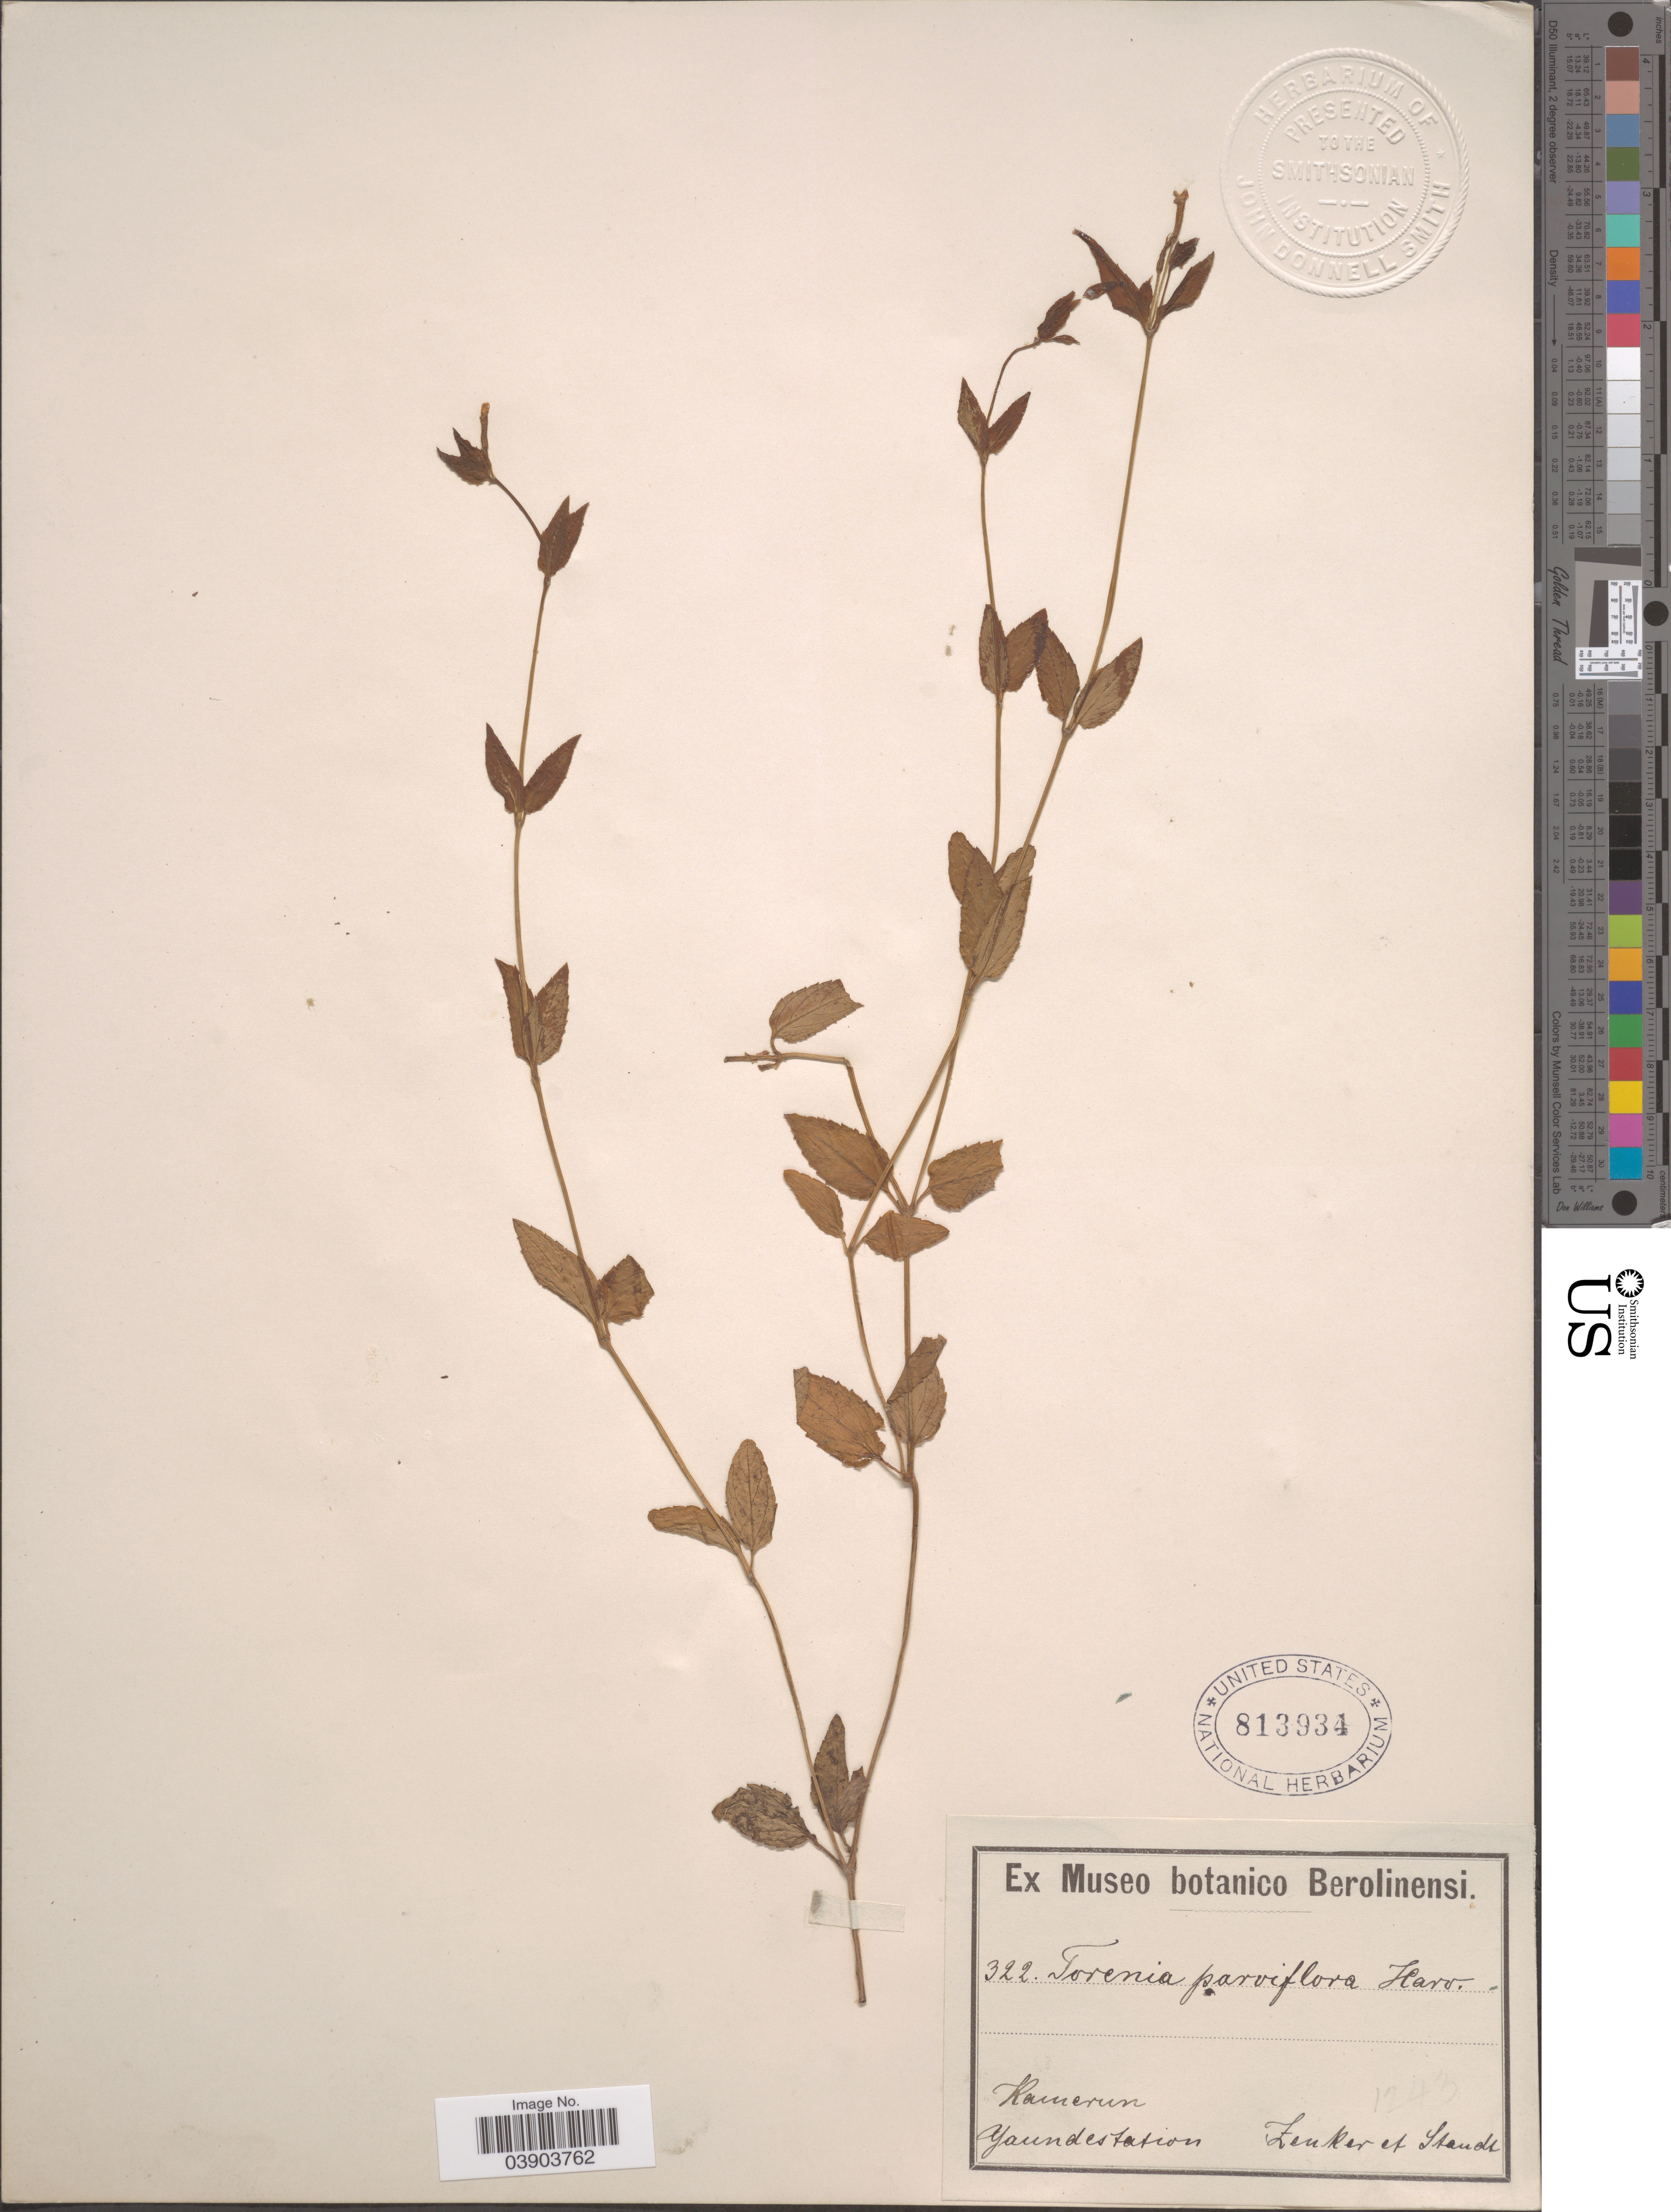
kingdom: Plantae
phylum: Tracheophyta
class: Magnoliopsida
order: Lamiales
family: Linderniaceae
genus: Torenia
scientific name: Torenia thouarsii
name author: (Cham. & Schltdl.) Kuntze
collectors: Zenker, -- & -. Staudt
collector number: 322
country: Cameroon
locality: Kamerun. Yaundestation.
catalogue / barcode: US 813934